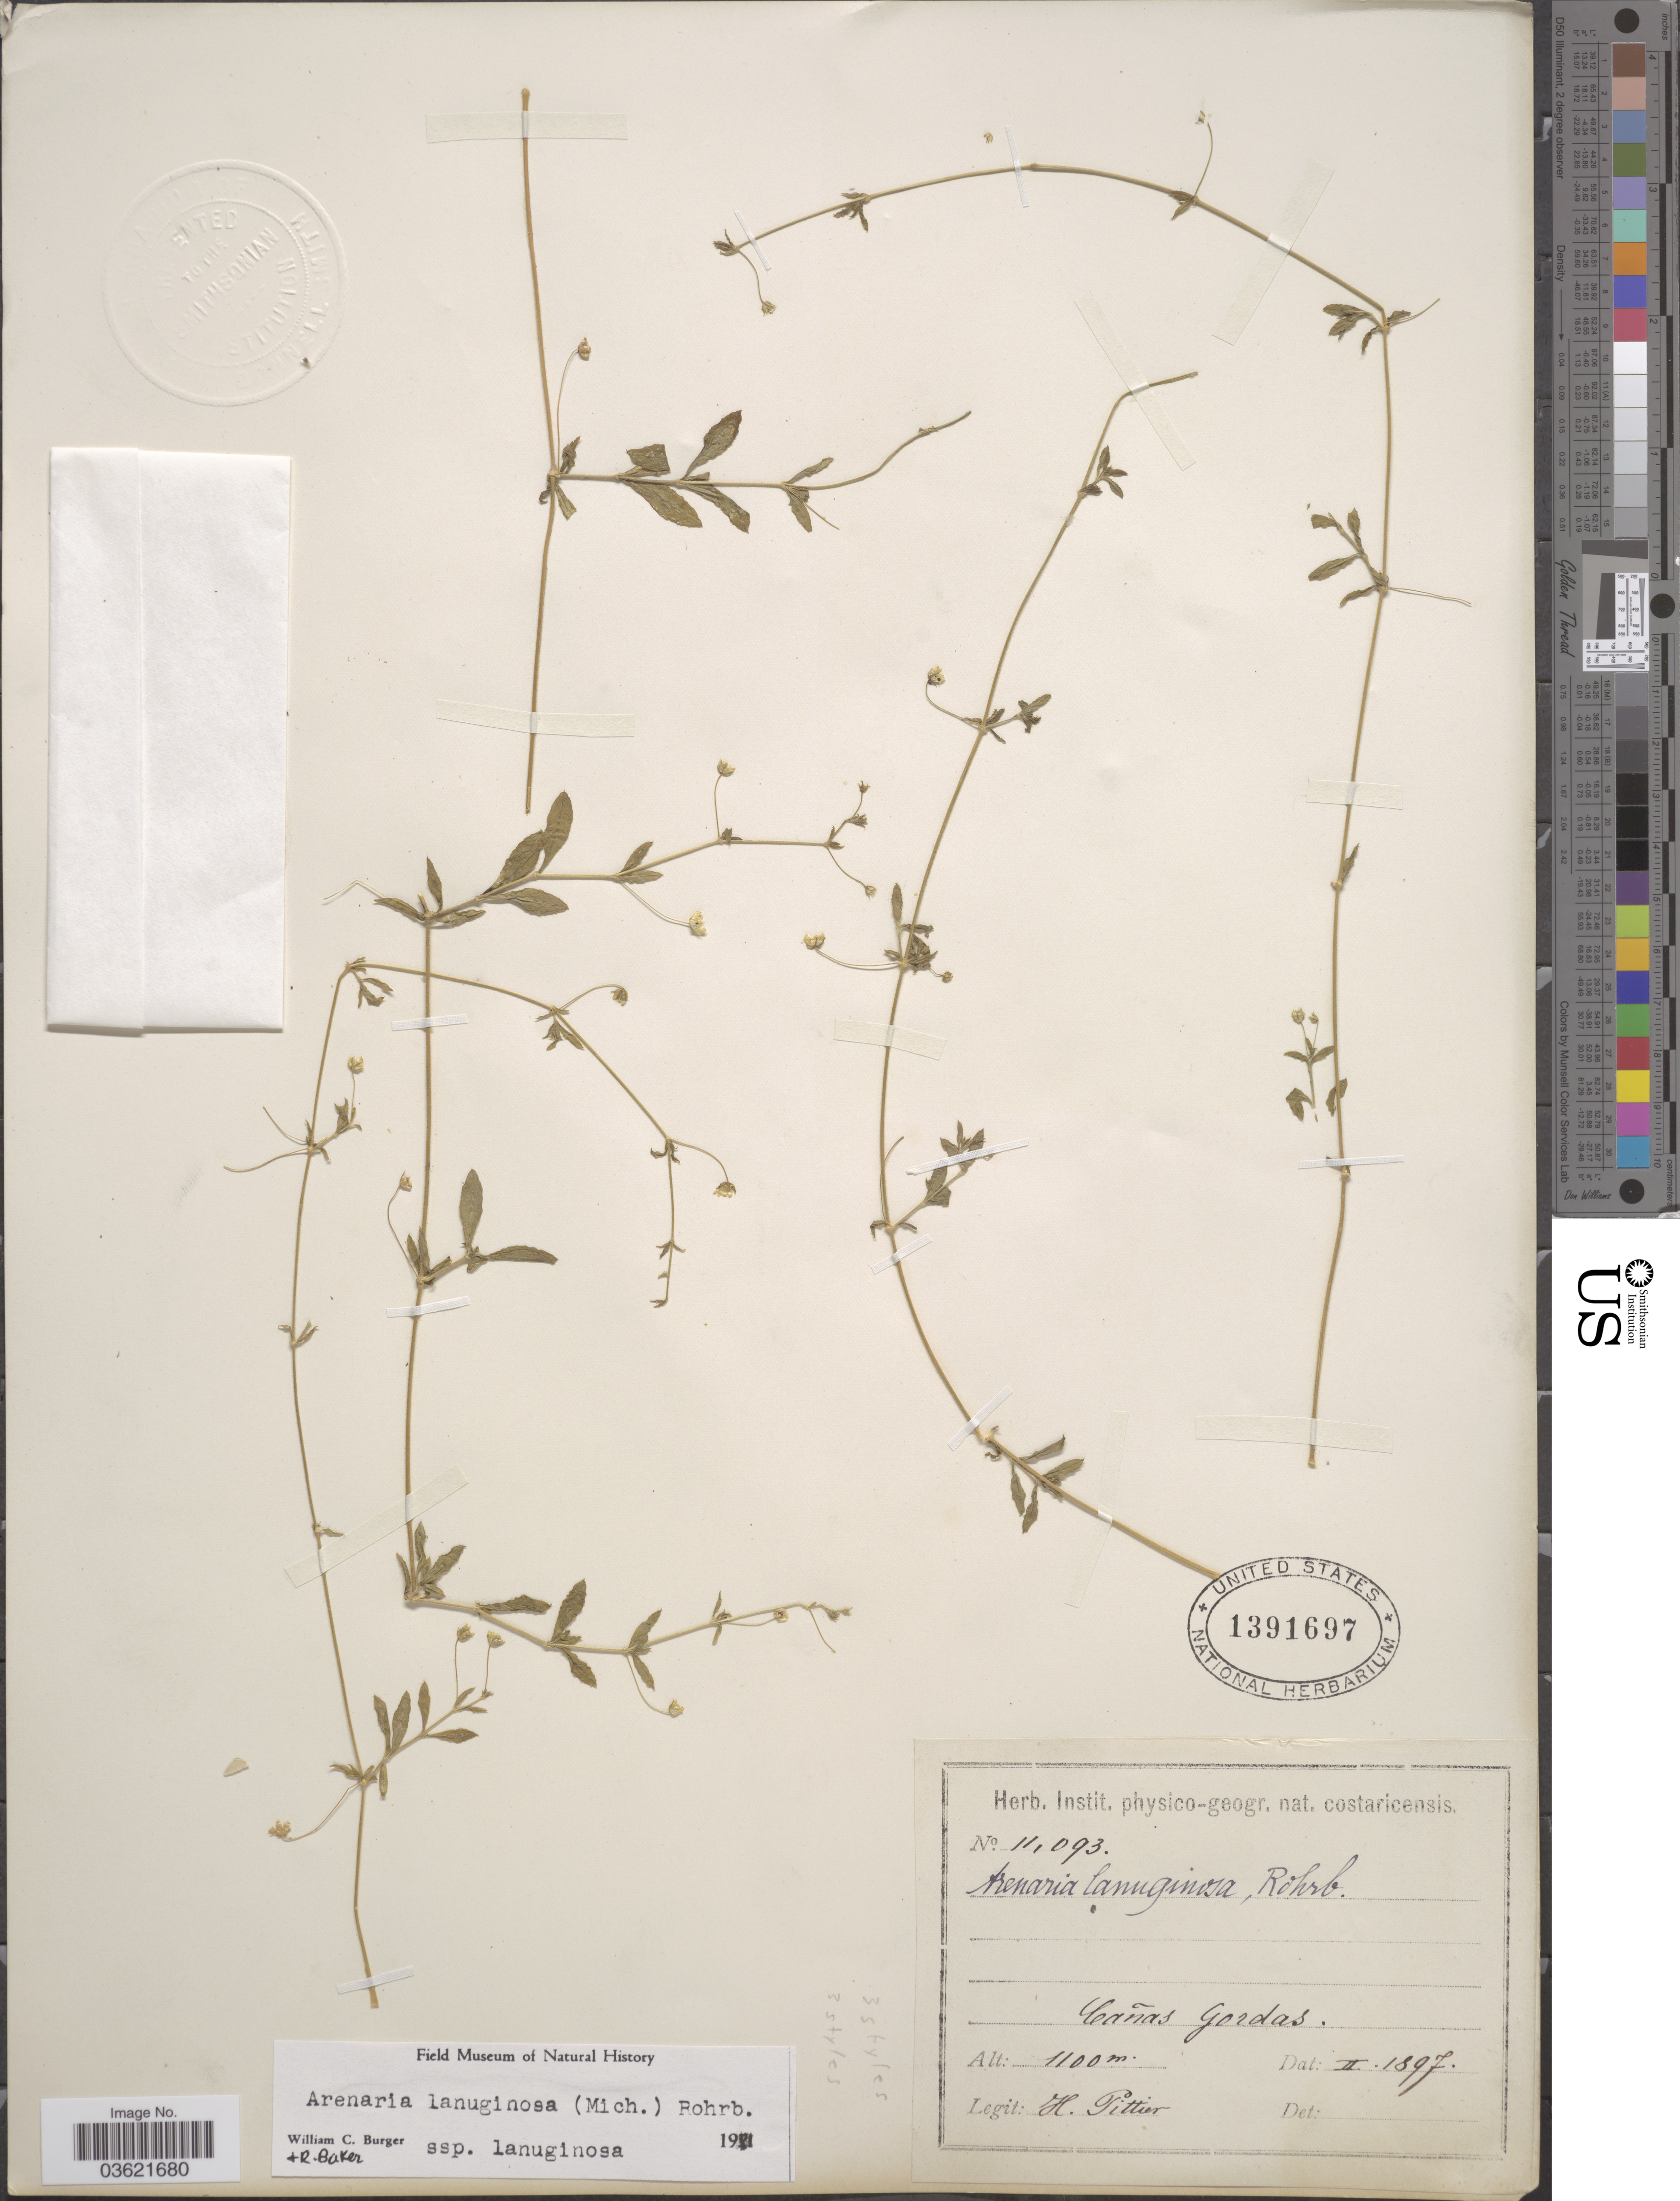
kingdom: Plantae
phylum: Tracheophyta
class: Magnoliopsida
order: Caryophyllales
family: Caryophyllaceae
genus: Arenaria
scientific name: Arenaria lanuginosa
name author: (Michx.) Rohrb.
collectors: H. F. Pittier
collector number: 11093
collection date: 1897-02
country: Costa Rica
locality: Cañas Gordas.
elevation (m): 1100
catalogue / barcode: US 1391697